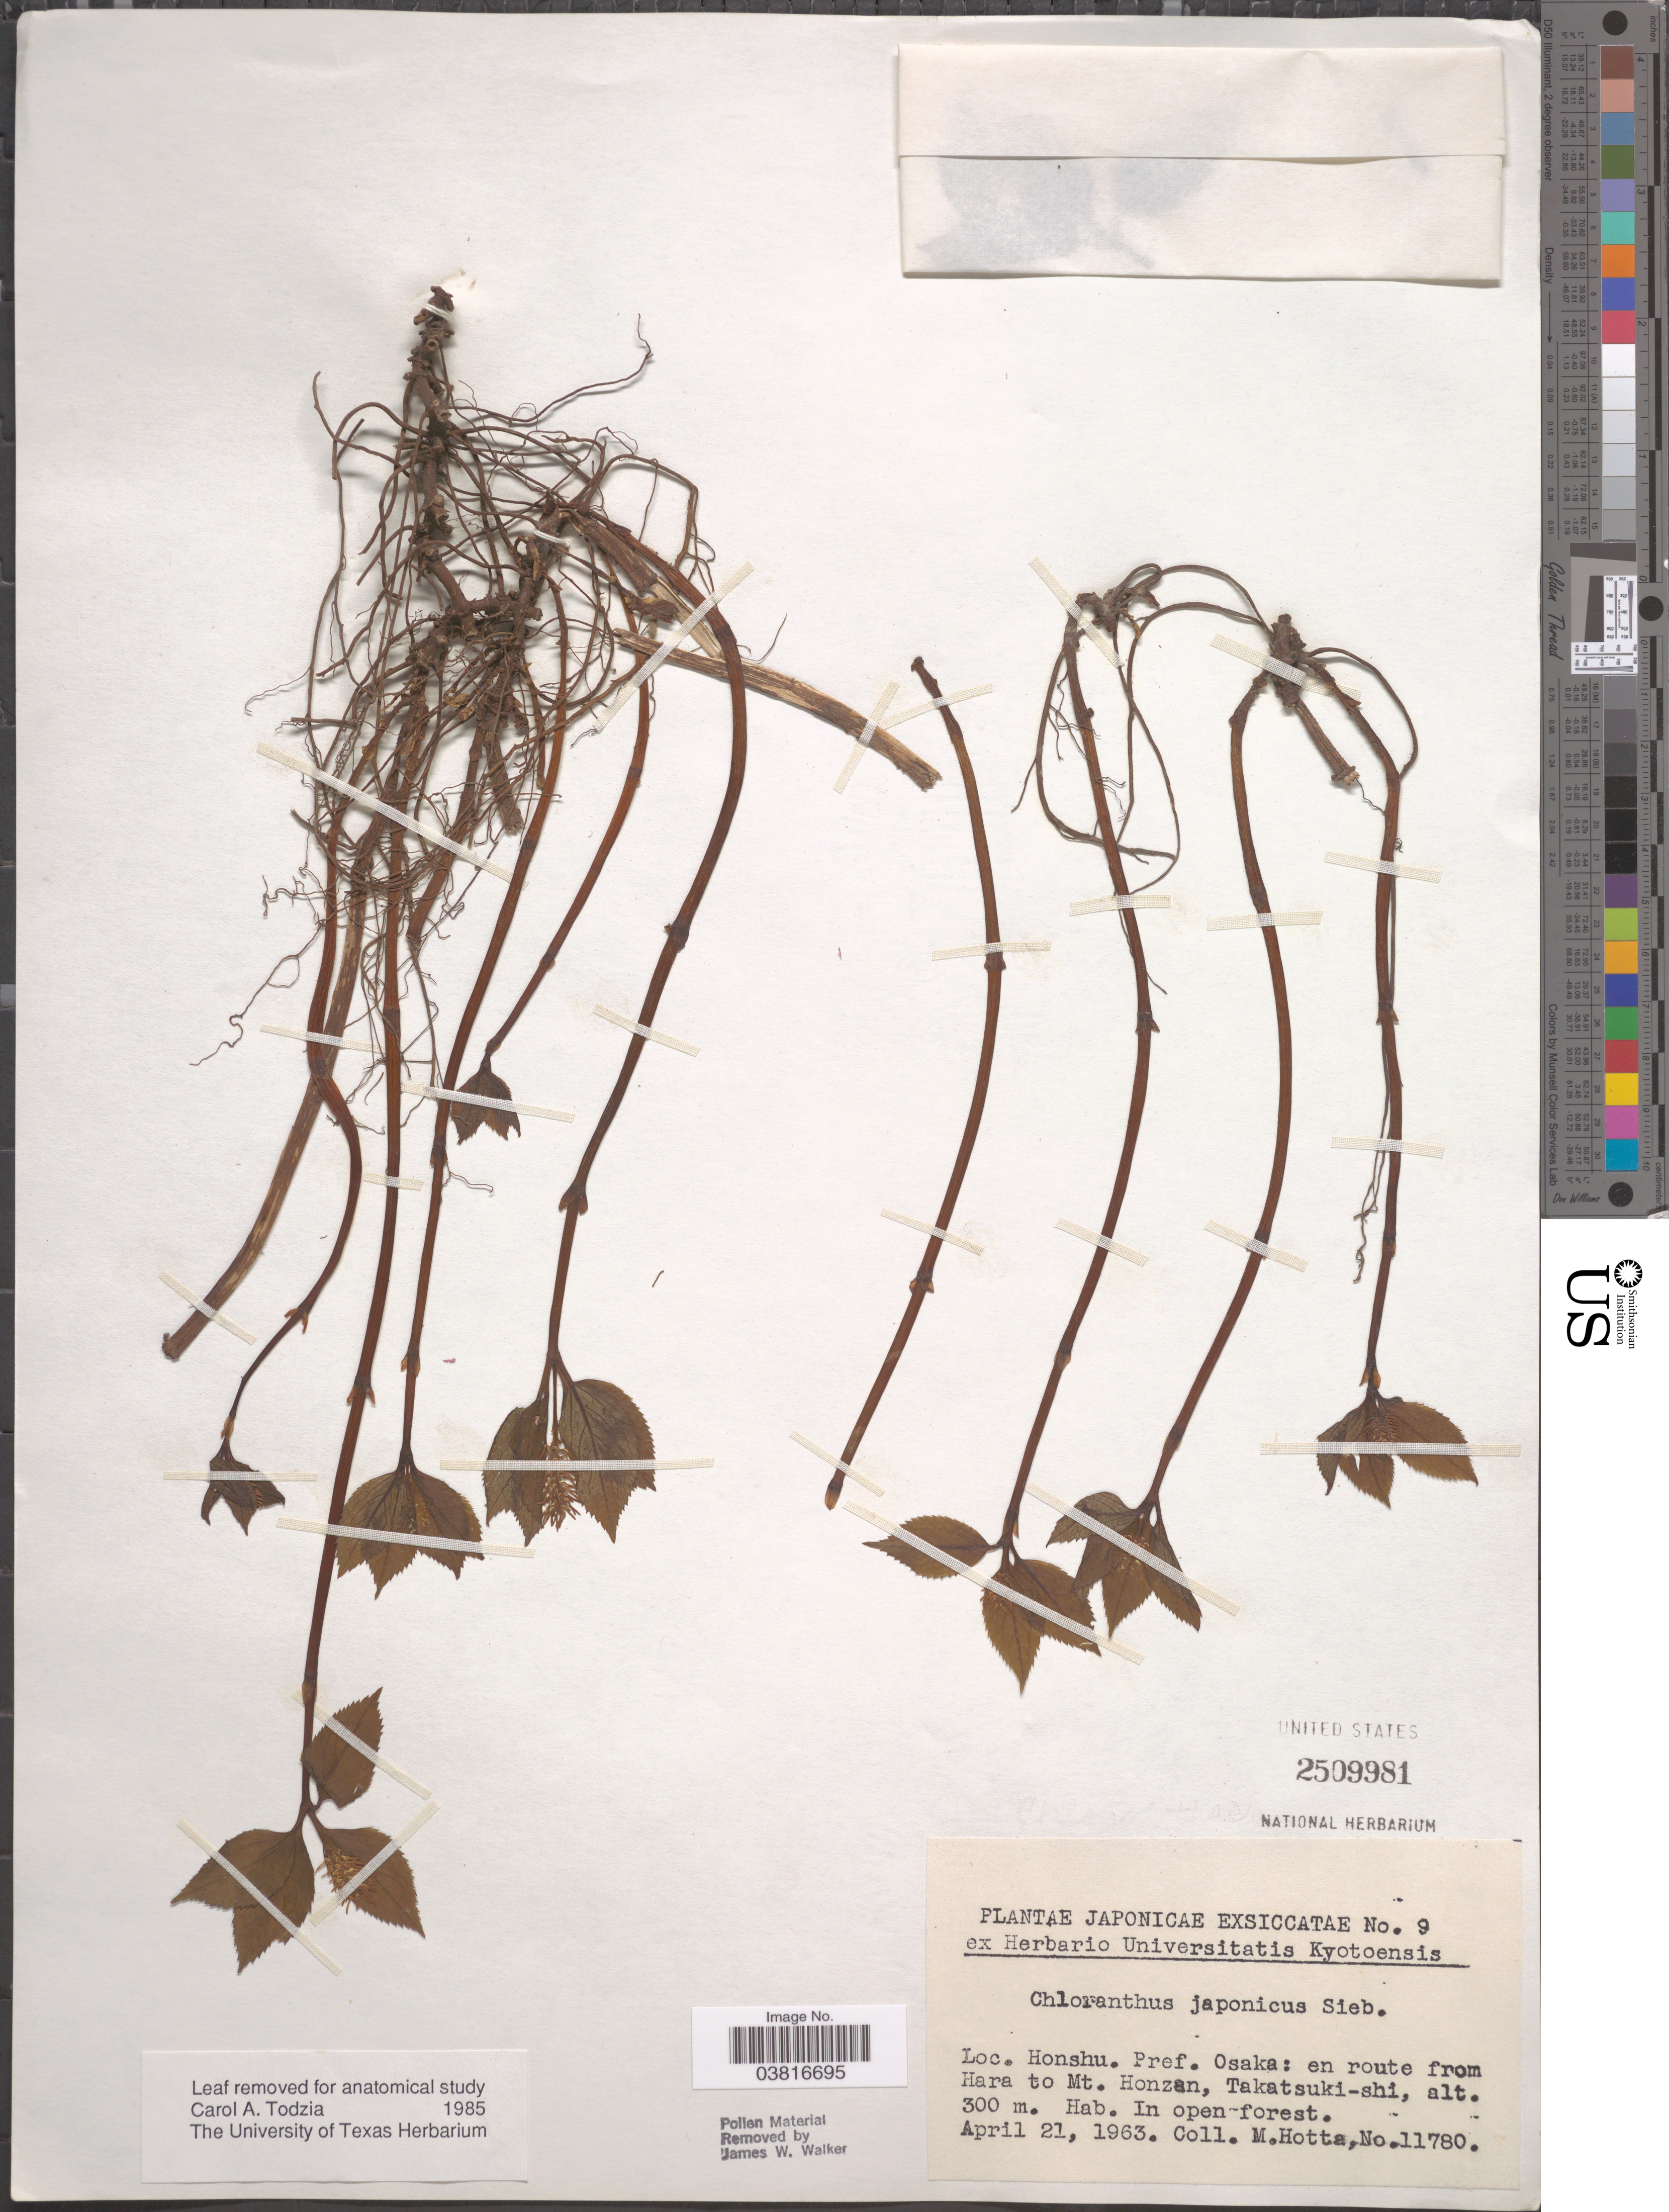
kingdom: Plantae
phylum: Tracheophyta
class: Magnoliopsida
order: Chloranthales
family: Chloranthaceae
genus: Chloranthus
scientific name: Chloranthus japonicus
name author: Siebold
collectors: M. Hotta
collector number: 11780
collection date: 1963-04-21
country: Japan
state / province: Osaka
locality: Honshu. Pref. Osaka: en route from Hara to Mt. Honzan, Takatsuki-shi.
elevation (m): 300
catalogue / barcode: US 2509981